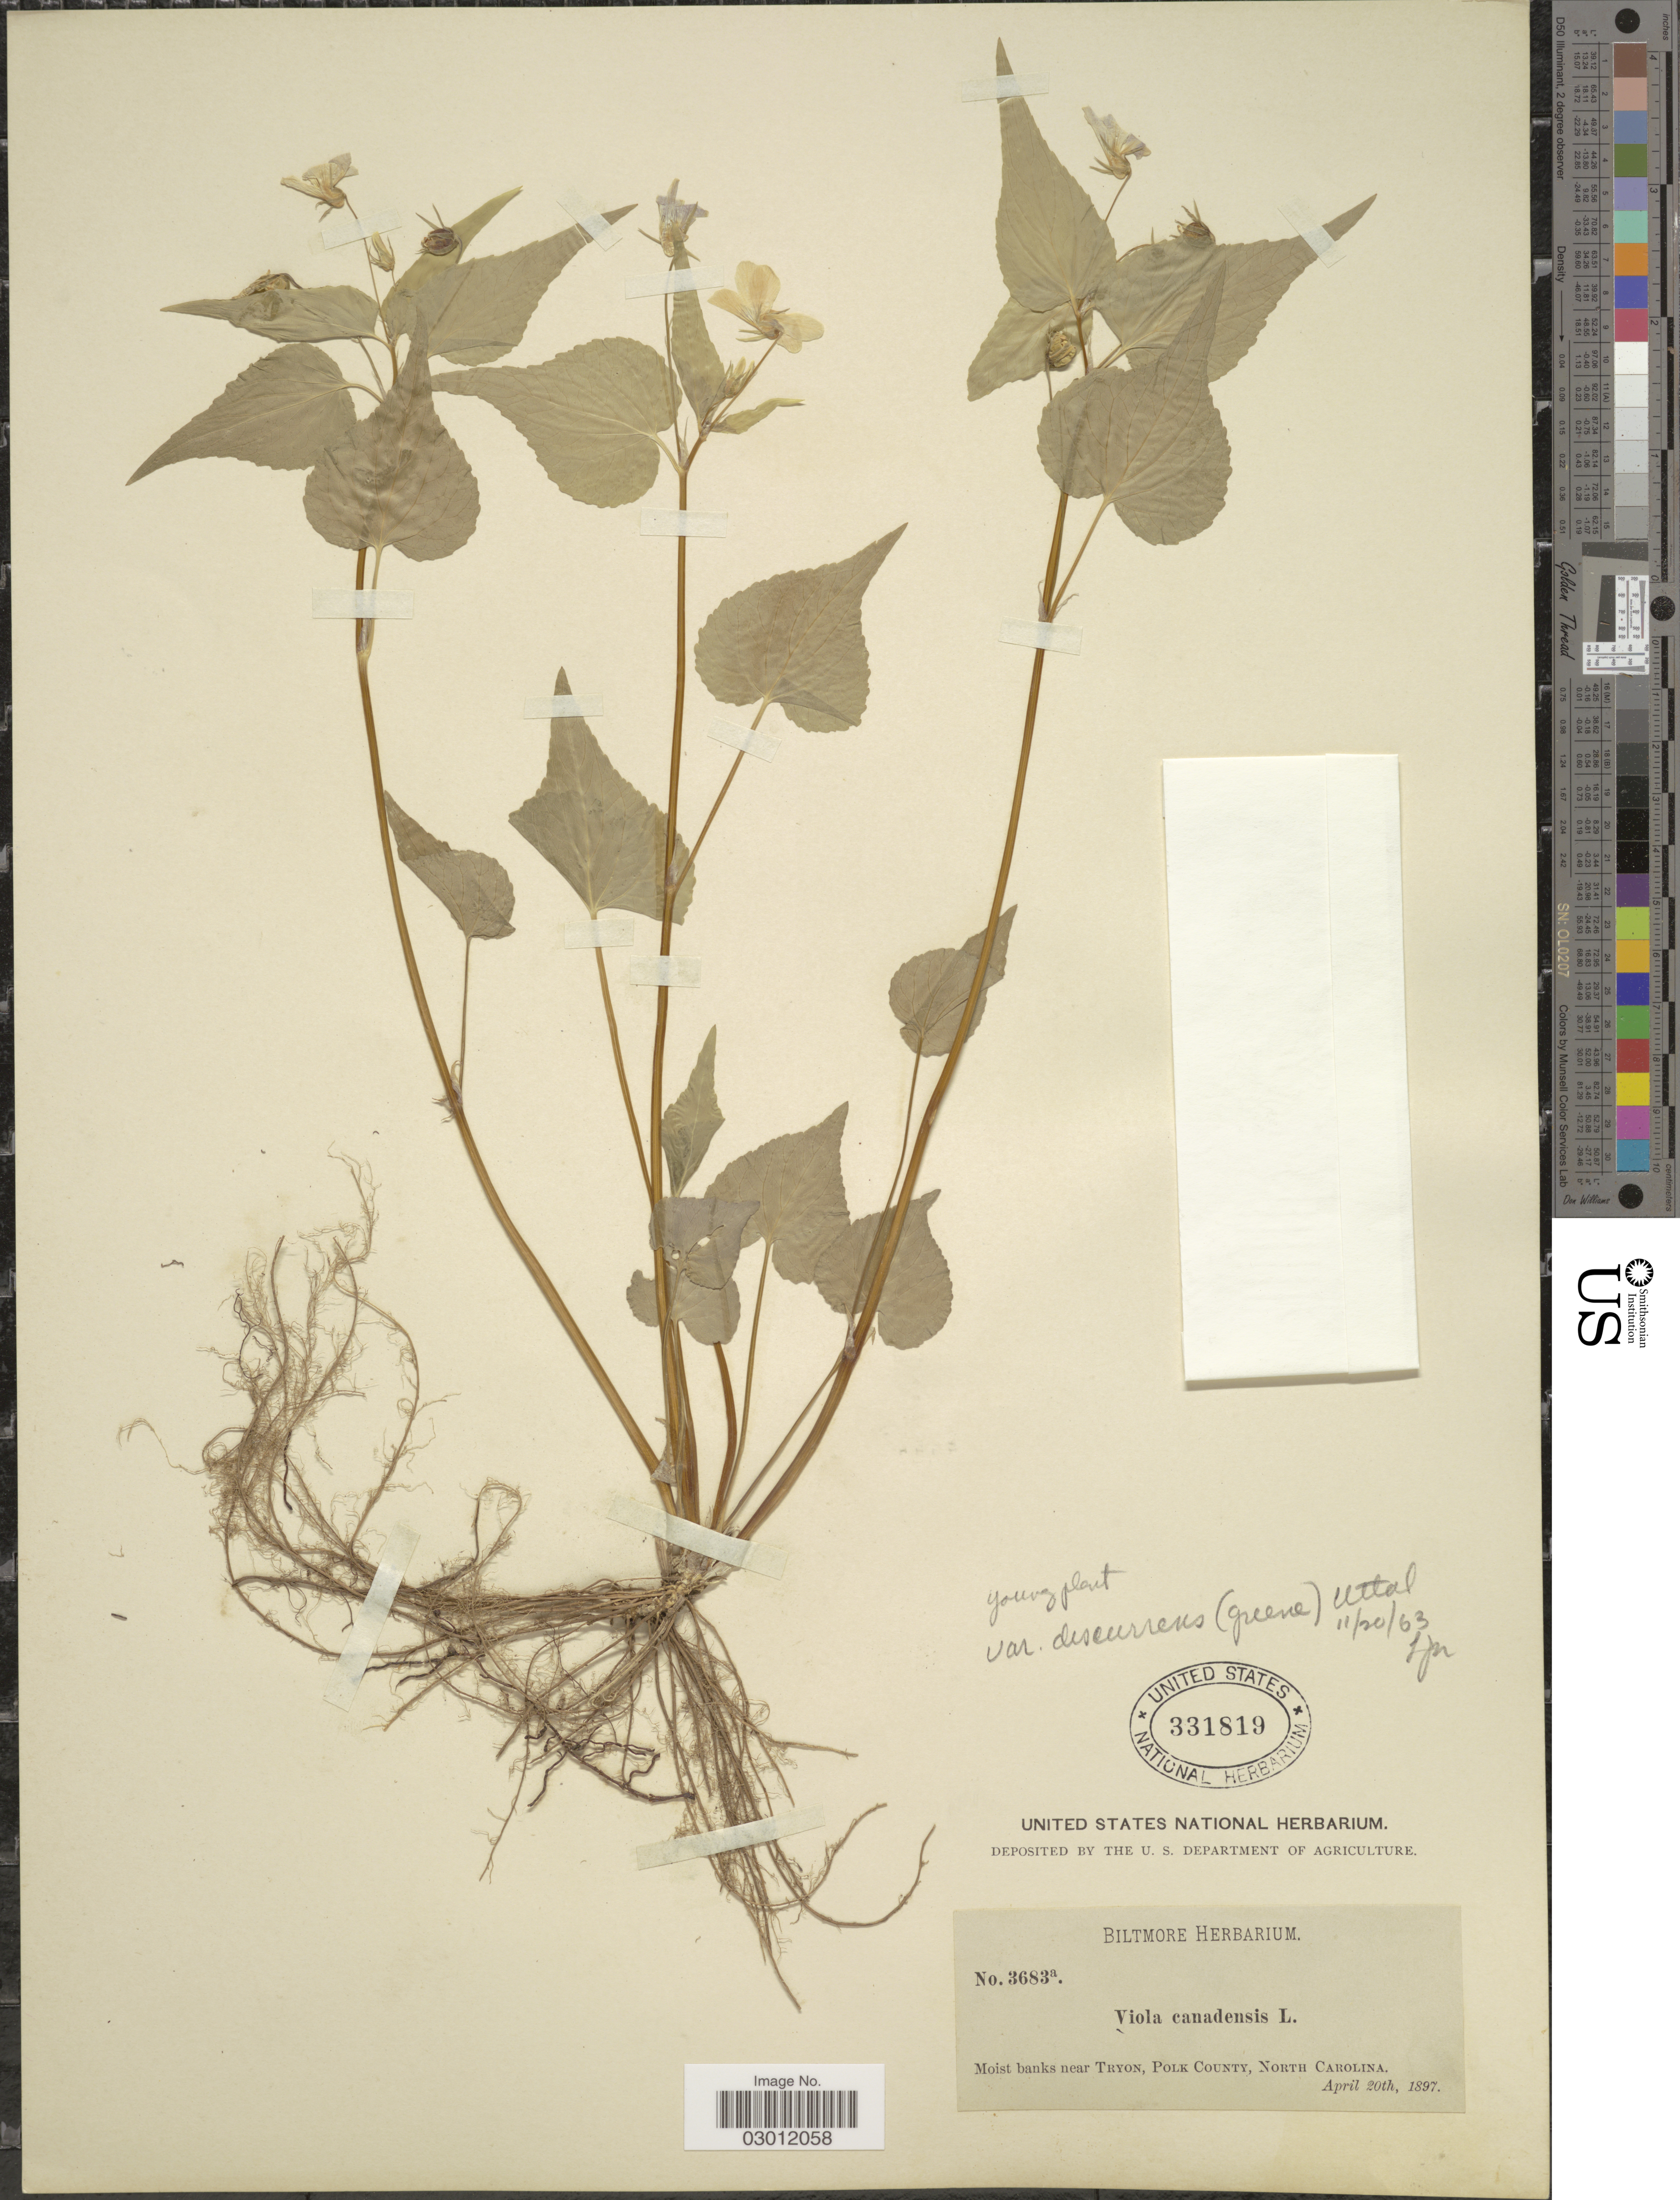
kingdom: Plantae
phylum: Tracheophyta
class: Magnoliopsida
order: Malpighiales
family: Violaceae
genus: Viola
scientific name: Viola canadensis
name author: L.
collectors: ex herb. Biltmore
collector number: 3683a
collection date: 1897-04-20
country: United States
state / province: North Carolina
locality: Moist bank near Tryon, Polk County, North Carolina.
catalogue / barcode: US 331819